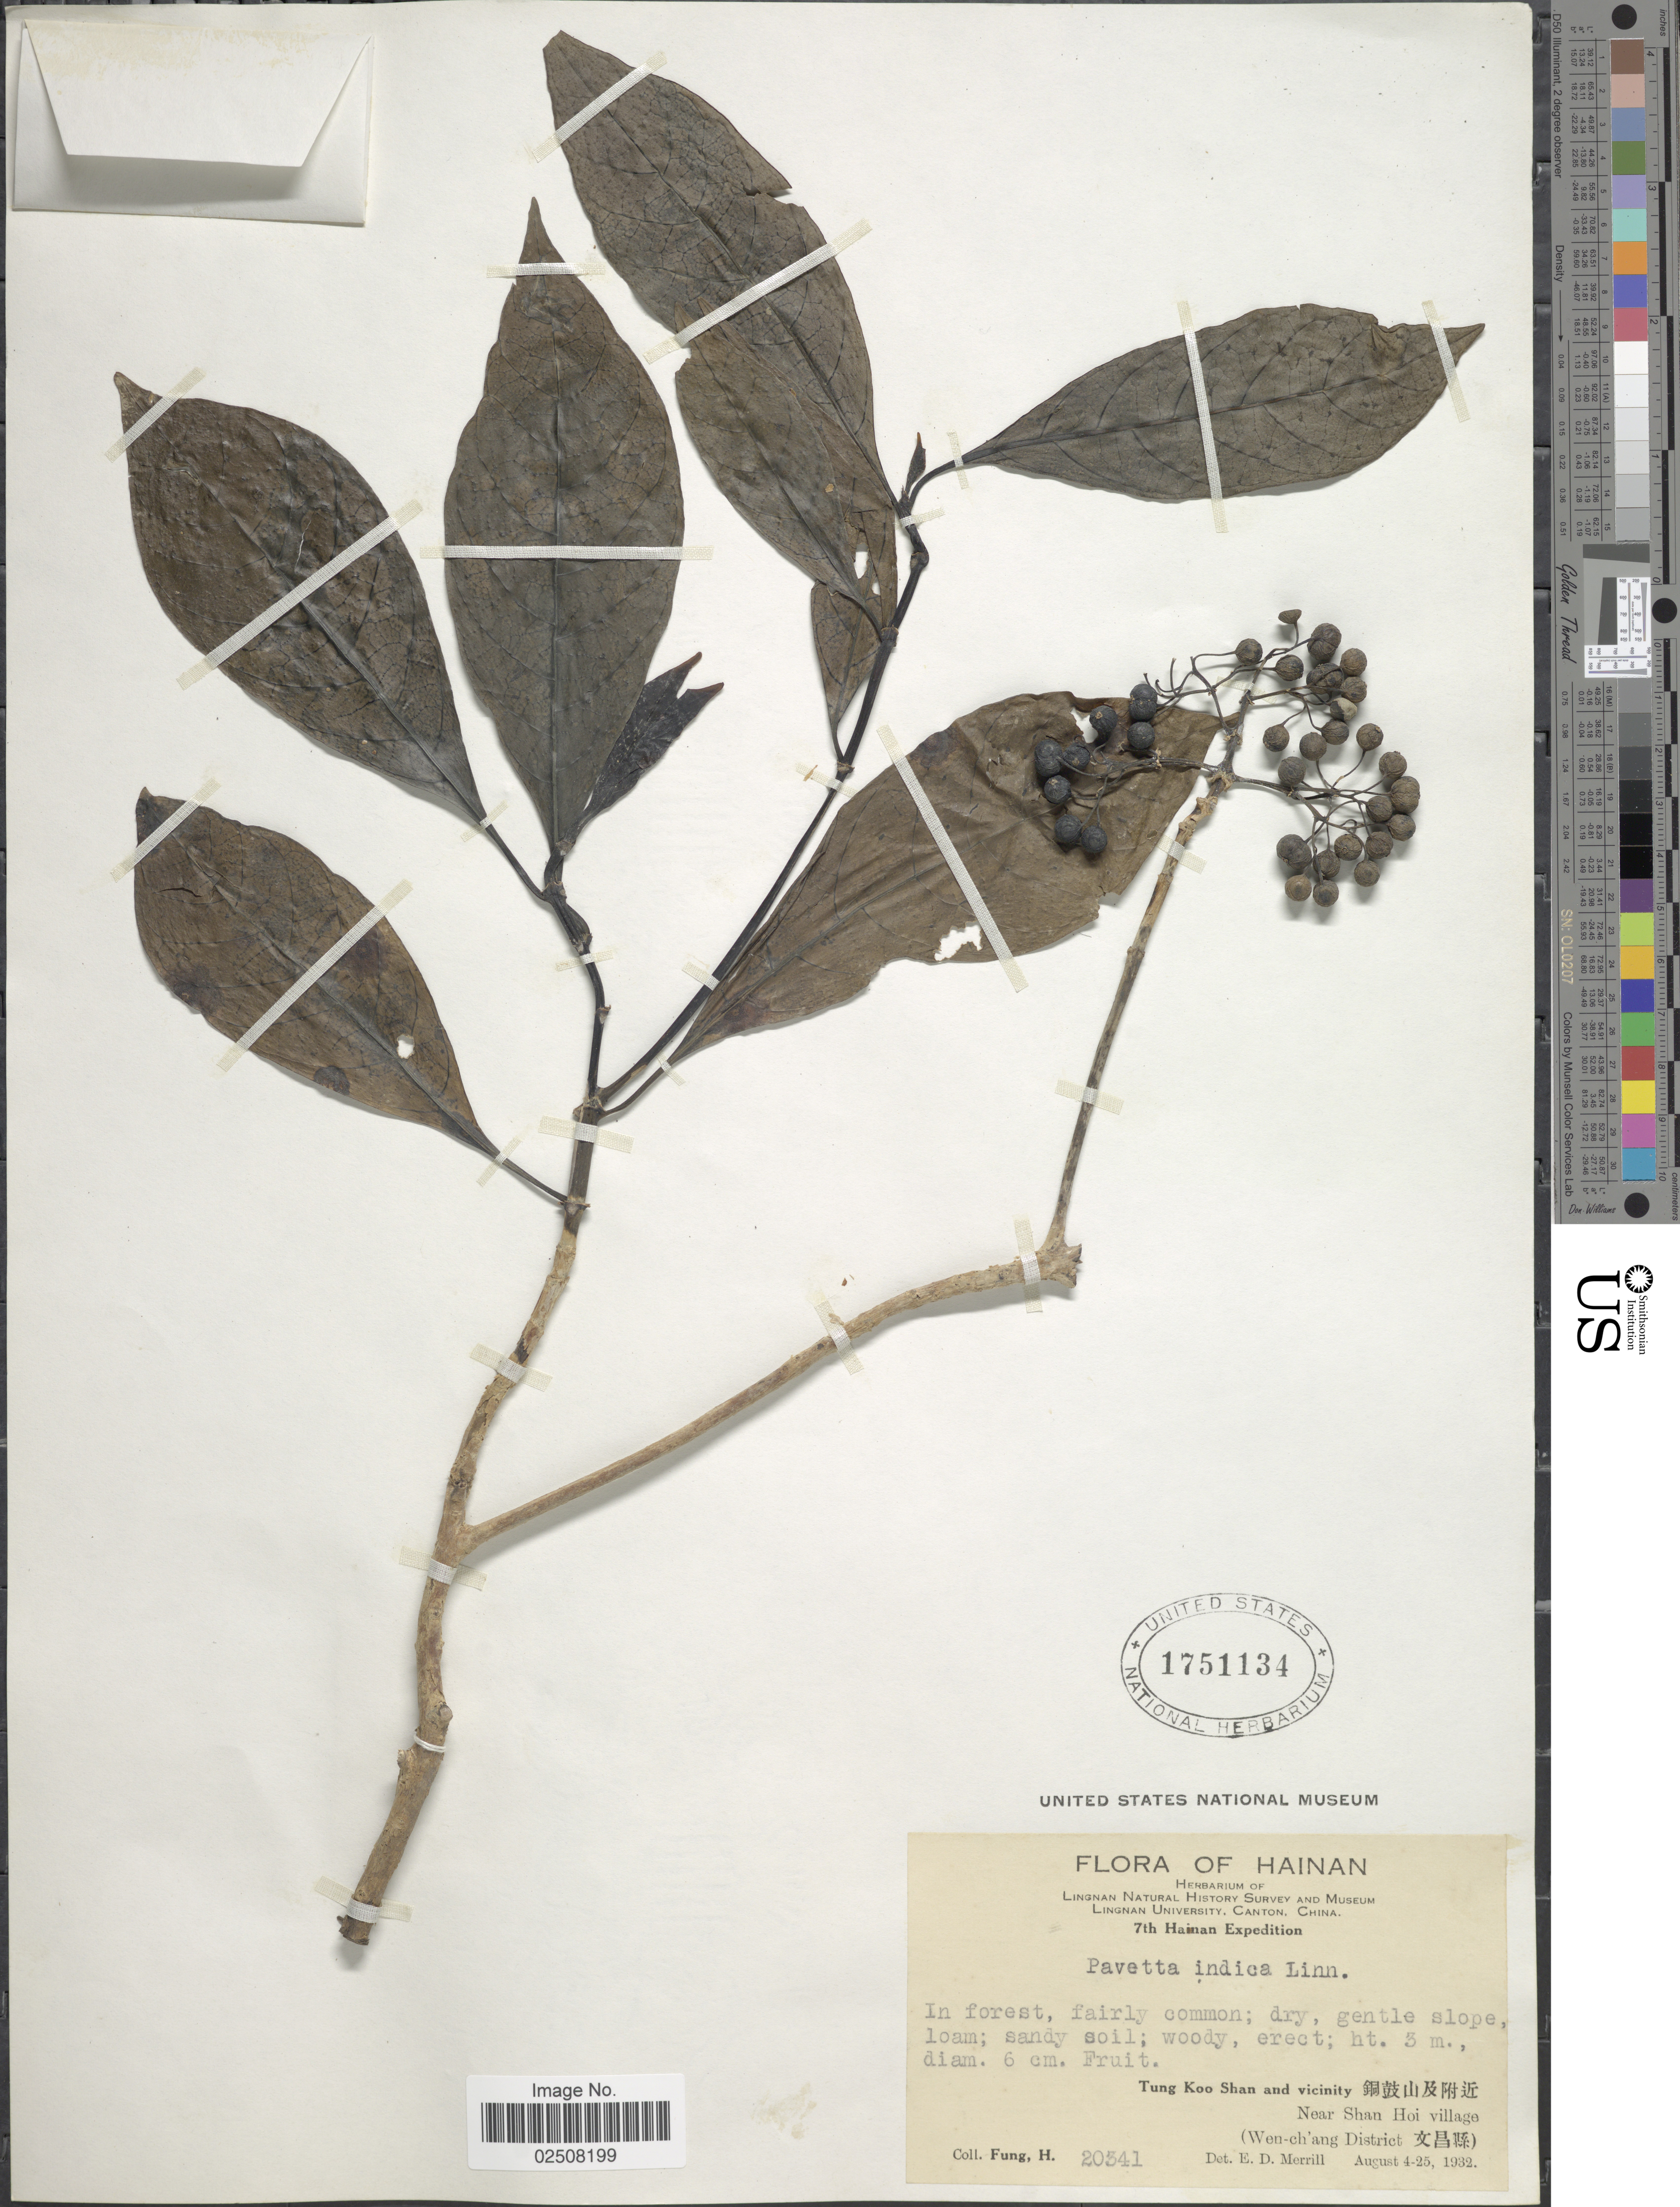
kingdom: Plantae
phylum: Tracheophyta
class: Magnoliopsida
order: Gentianales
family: Rubiaceae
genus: Pavetta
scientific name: Pavetta indica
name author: L.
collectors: H. Fung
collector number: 20341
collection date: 1932-08-04/1932-08-25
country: China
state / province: Hainan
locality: In forest, fairly common; dry, gentle slope, loam; sandy soil; woody, Tung Koo Shan and vicinity X, Near Shan Hoi village (Wen-ch'ang District X)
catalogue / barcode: US 1751134